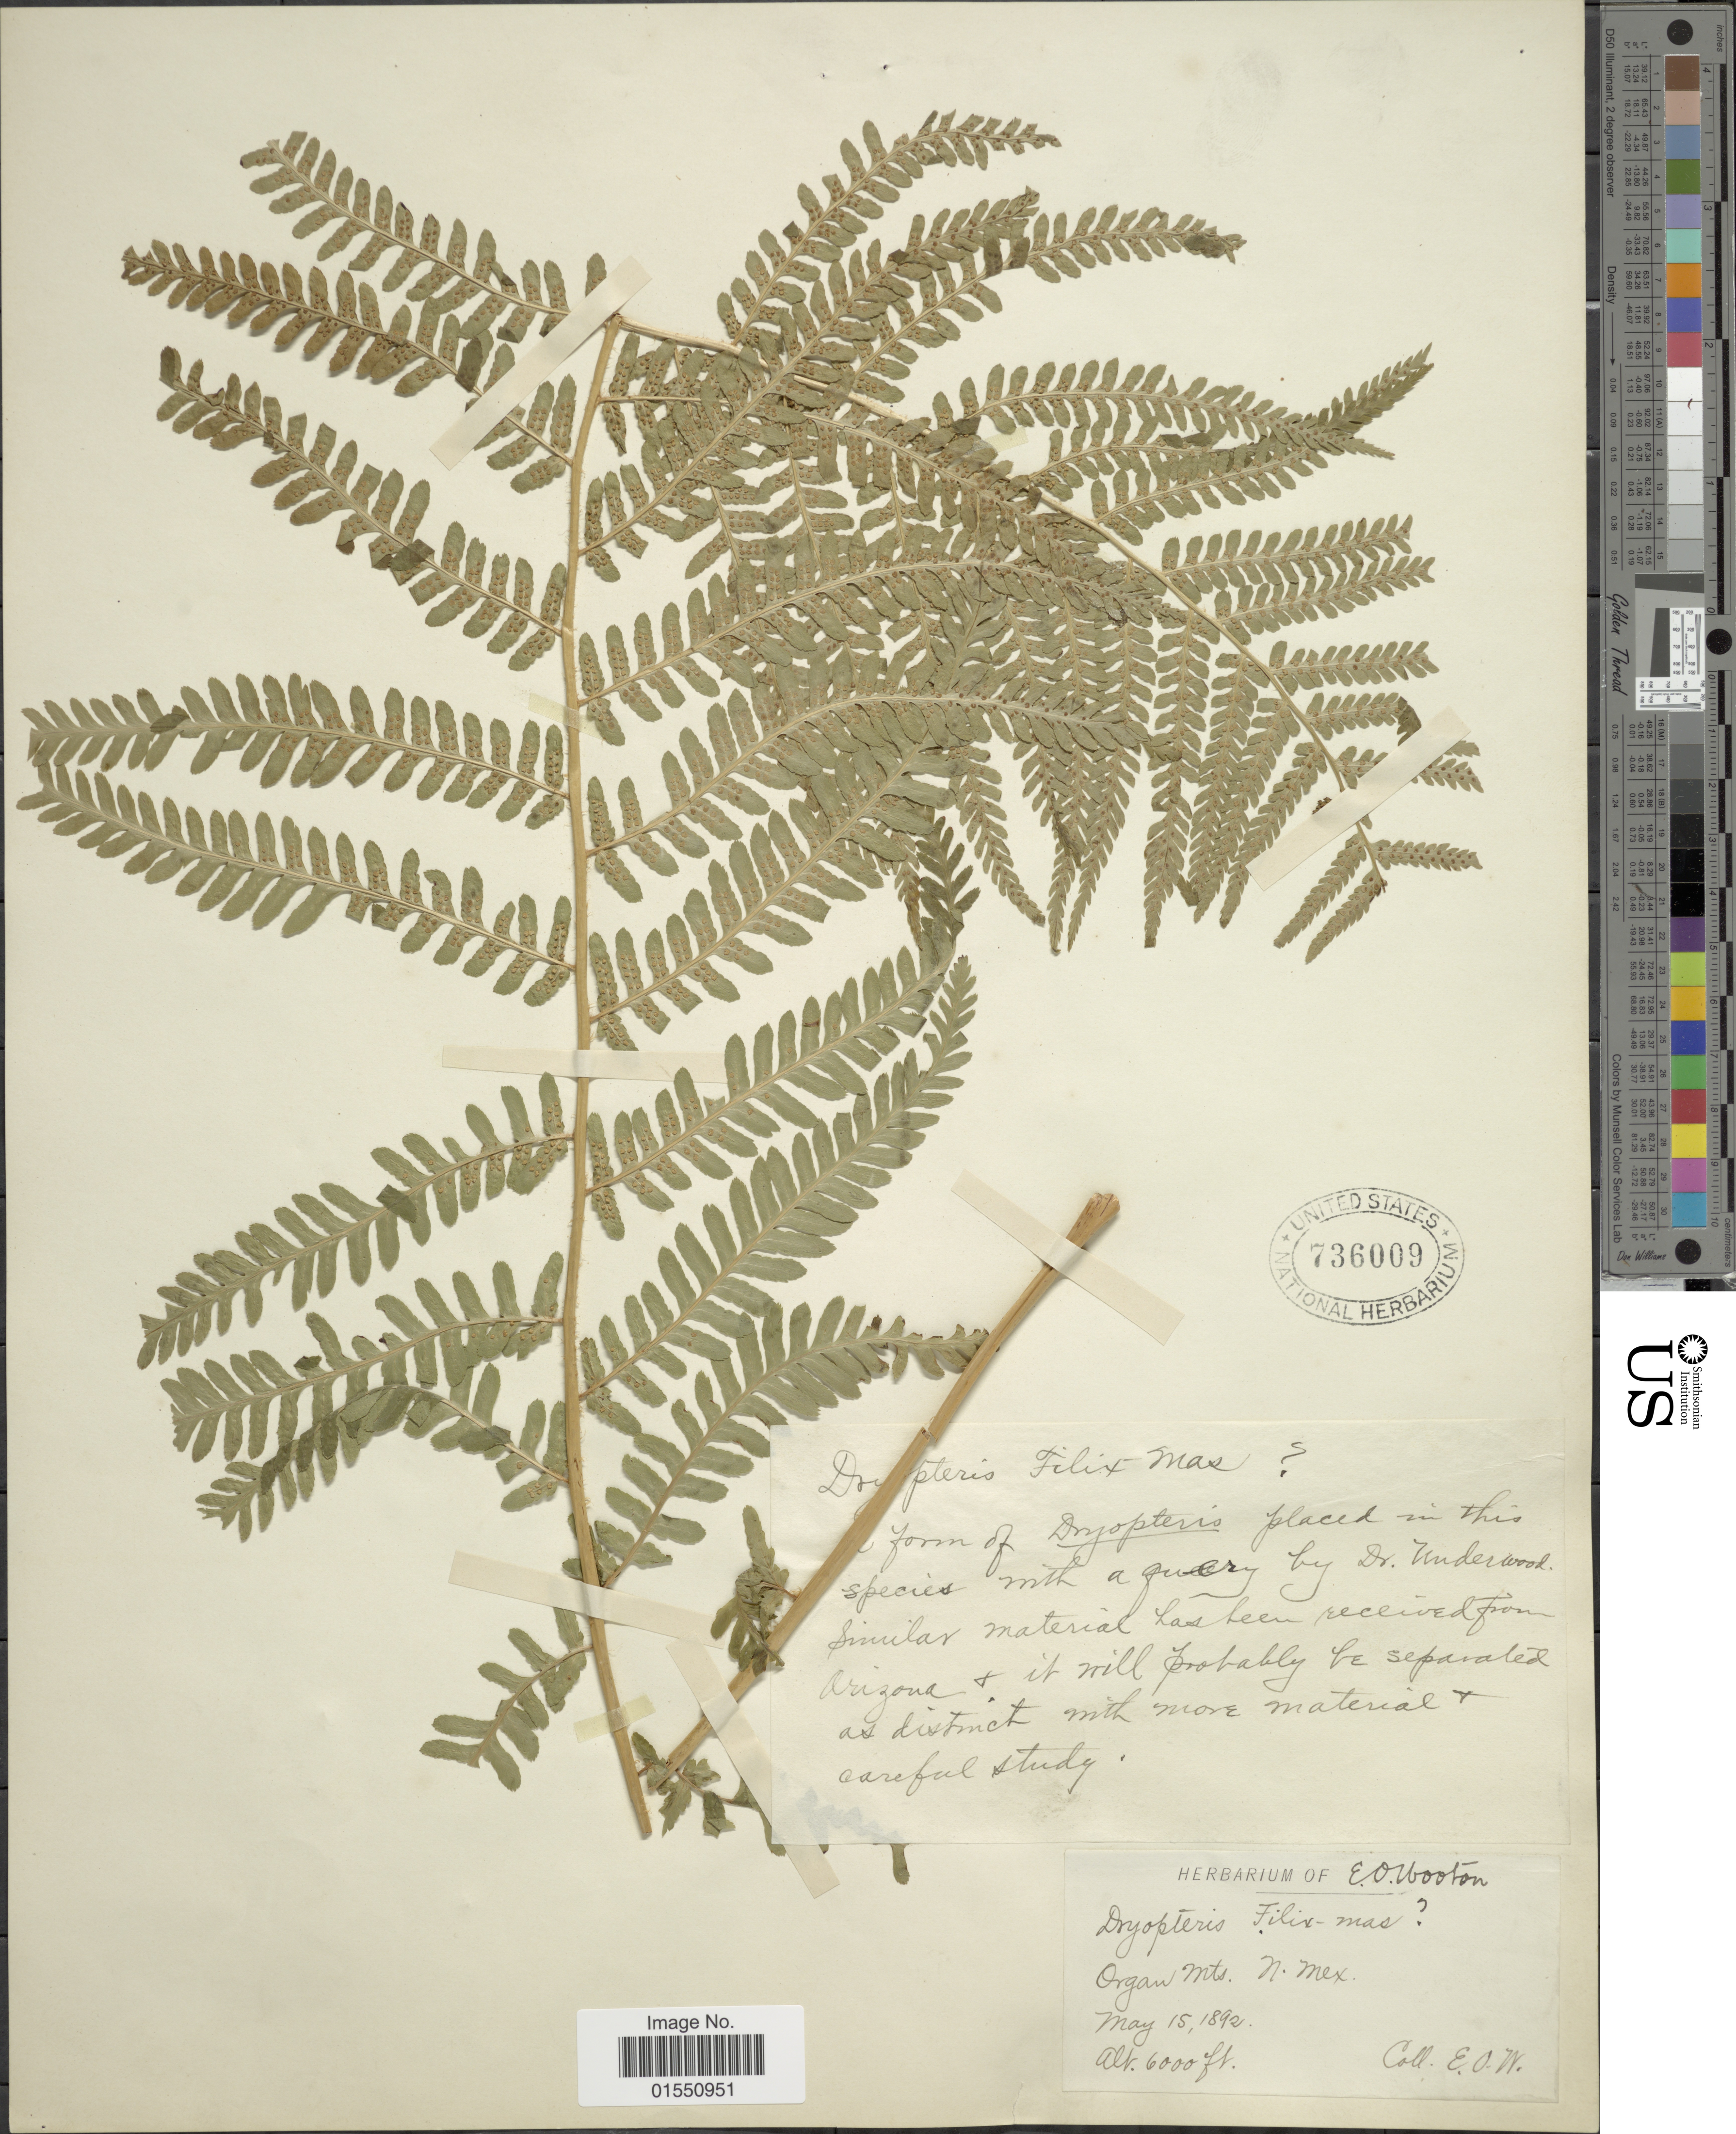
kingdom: Plantae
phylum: Tracheophyta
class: Polypodiopsida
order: Polypodiales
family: Dryopteridaceae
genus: Dryopteris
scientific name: Dryopteris filix-mas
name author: (L.) Schott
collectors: E. O. Wooton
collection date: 1892-05-15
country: United States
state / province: New Mexico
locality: Organ Mts. N. Mex.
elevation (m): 1829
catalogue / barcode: US 736009